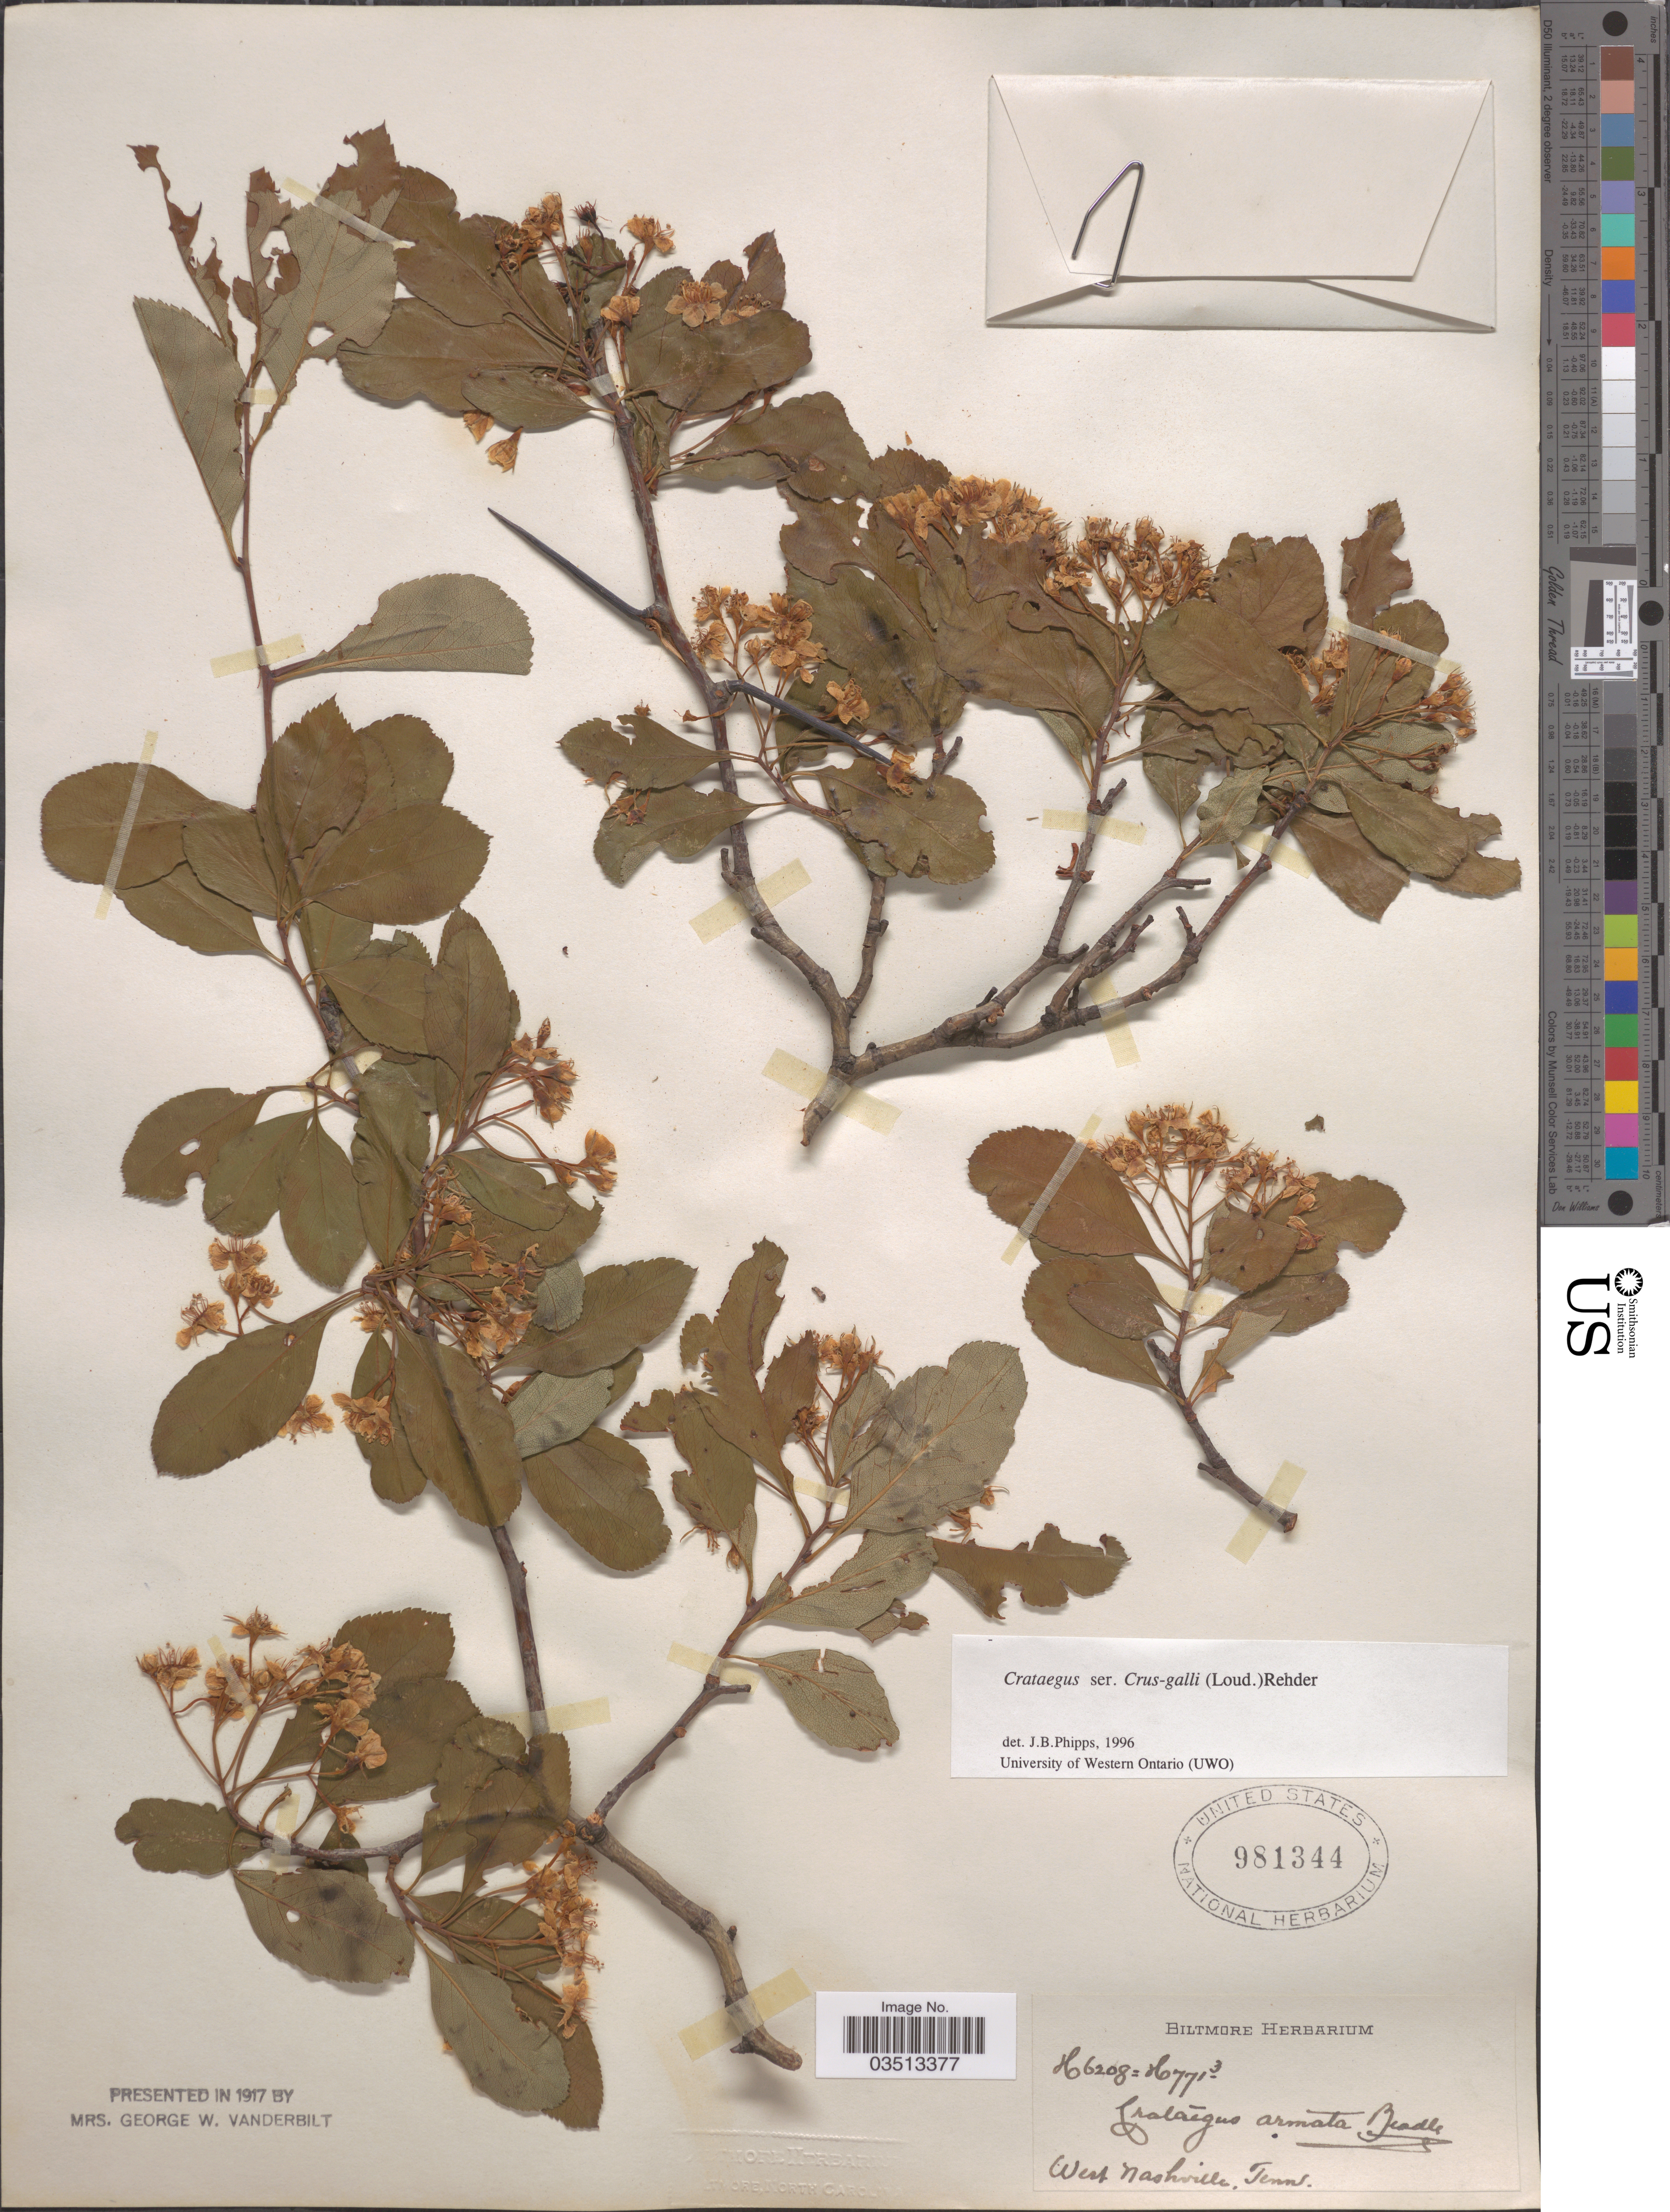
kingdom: Plantae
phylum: Tracheophyta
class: Magnoliopsida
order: Rosales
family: Rosaceae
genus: Crataegus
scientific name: Crataegus armata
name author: Beadle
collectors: ex herb. Biltmore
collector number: H6208=H771/3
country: United States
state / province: Tennessee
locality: West Nashville.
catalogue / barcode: US 981344